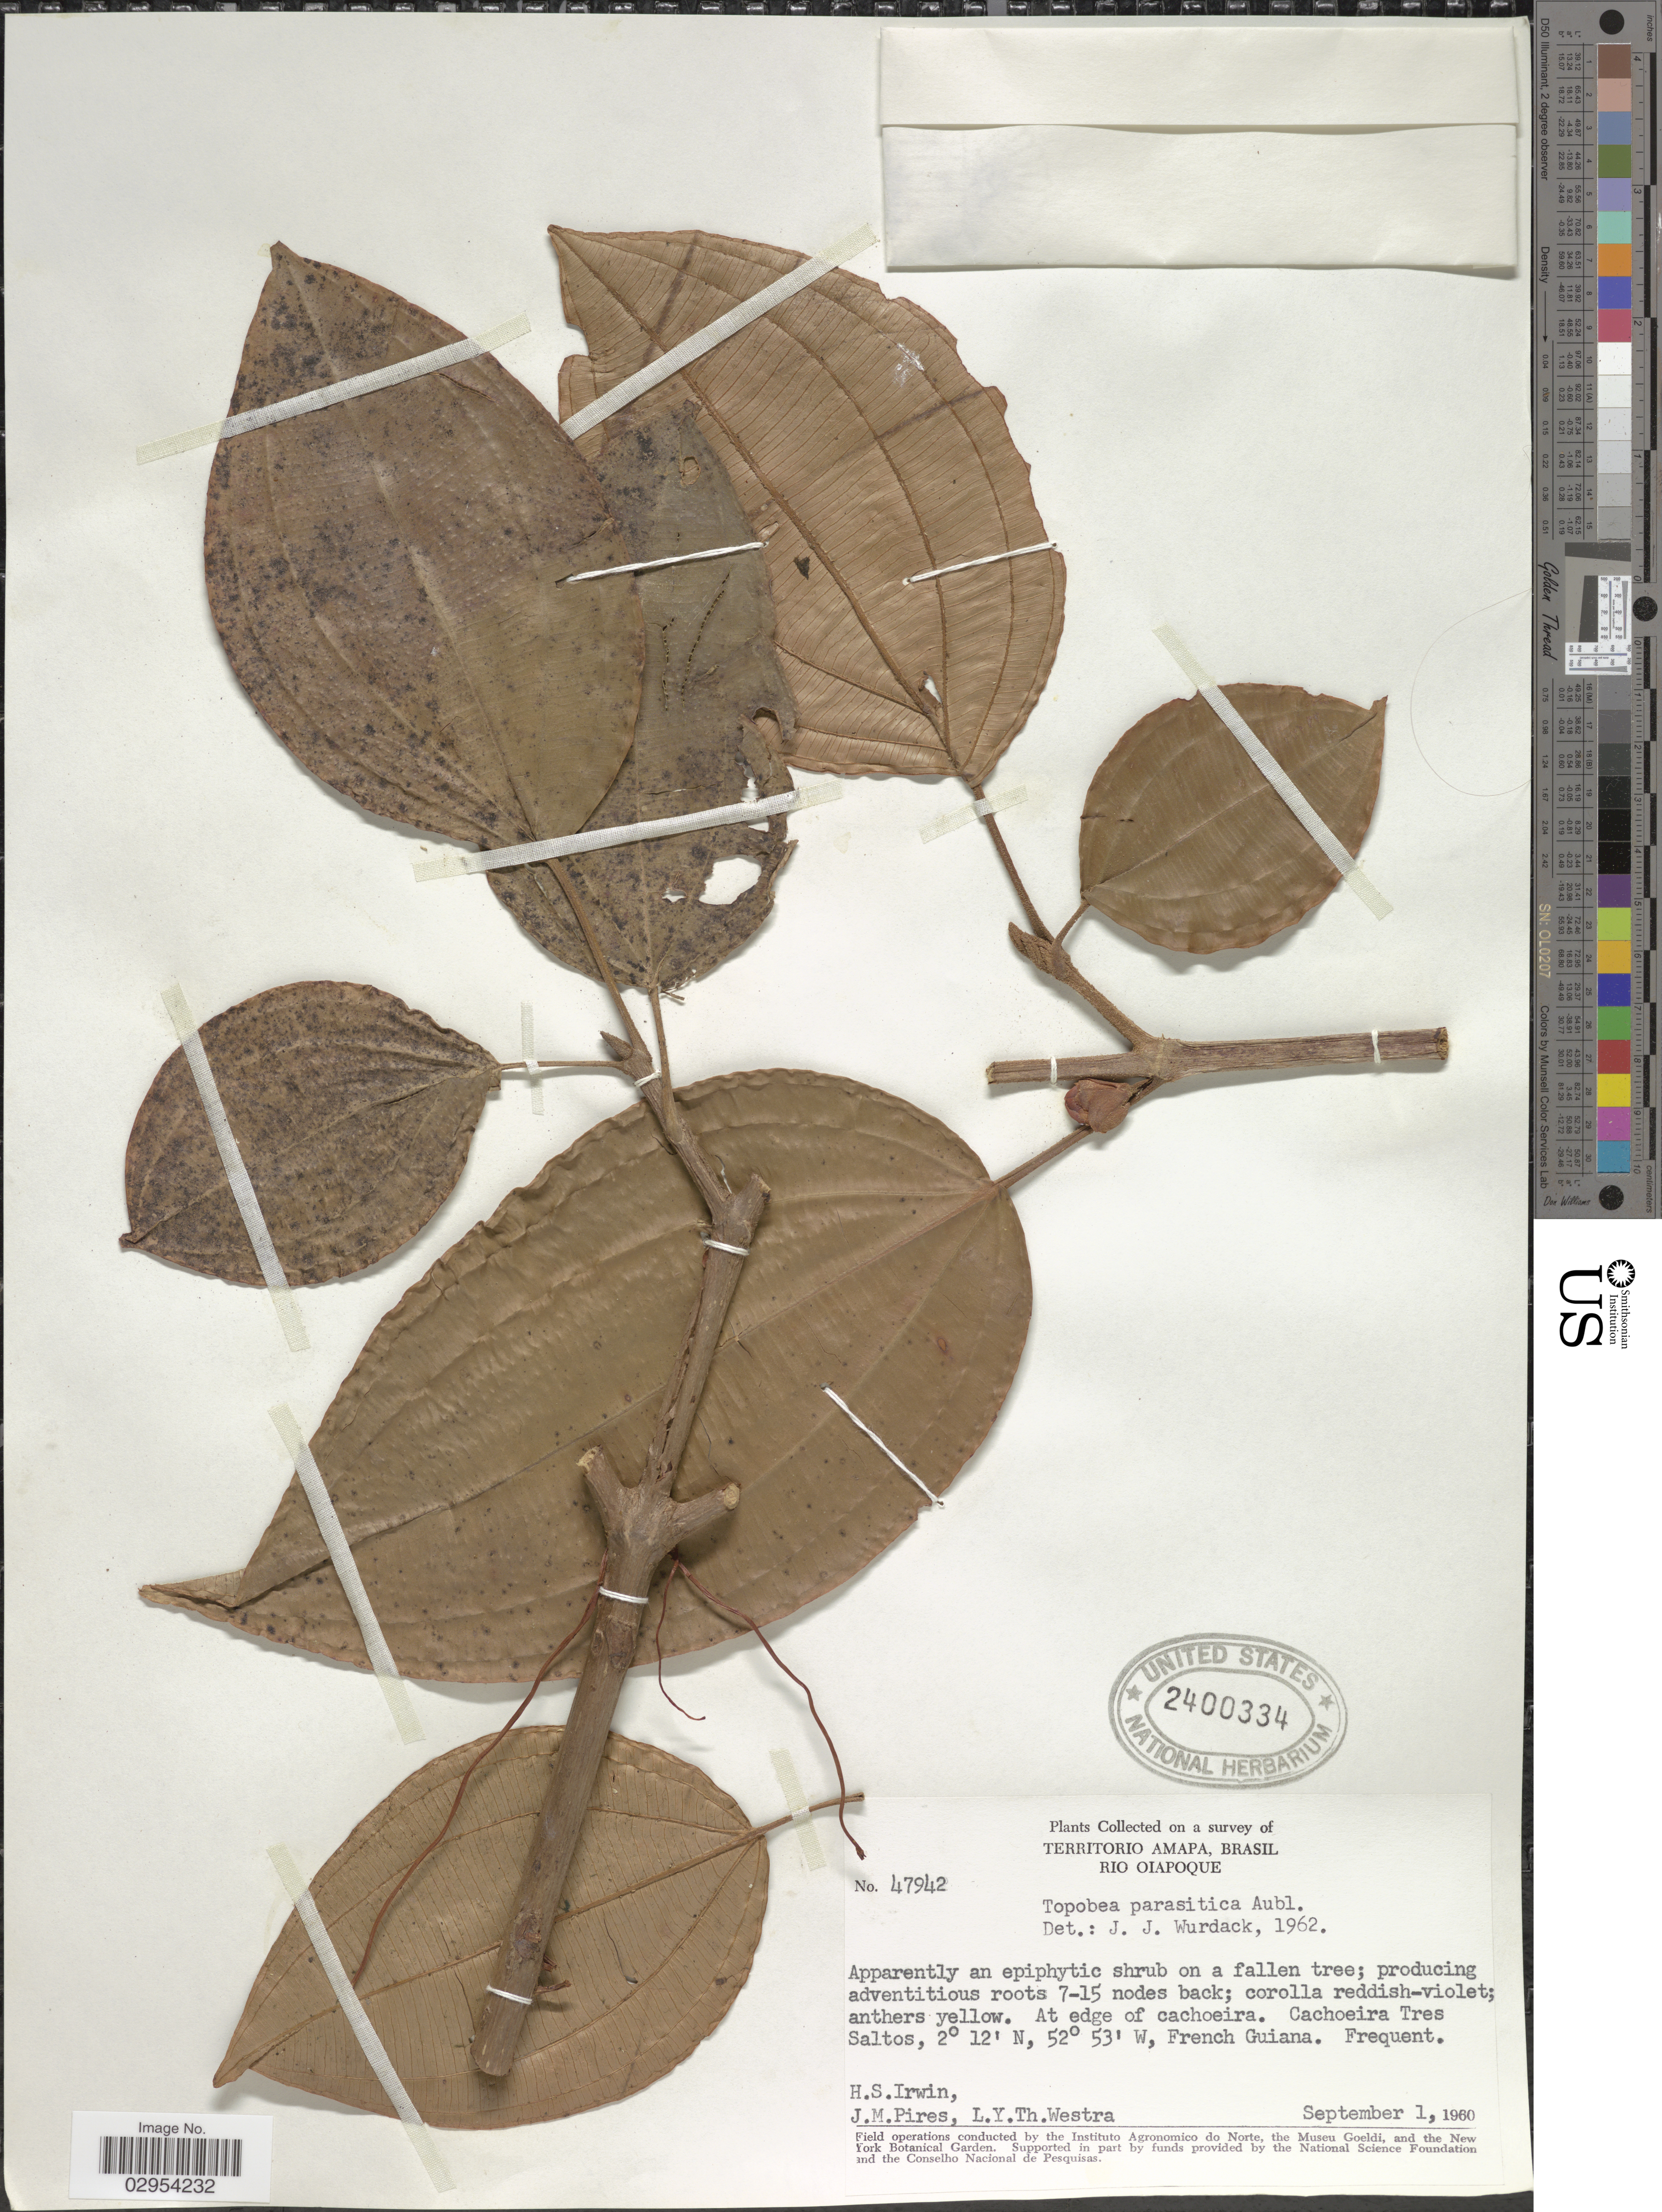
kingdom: Plantae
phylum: Tracheophyta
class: Magnoliopsida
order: Myrtales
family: Melastomataceae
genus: Topobea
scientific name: Topobea parasitica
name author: Aubl.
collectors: H. Irwin, J. M. Pires & L. Y. T. Westra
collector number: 47942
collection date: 1960-09-01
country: French Guiana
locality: At edge of cachoeira. Cachoeira Tres Saltos, French Guiana.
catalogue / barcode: US 2400334